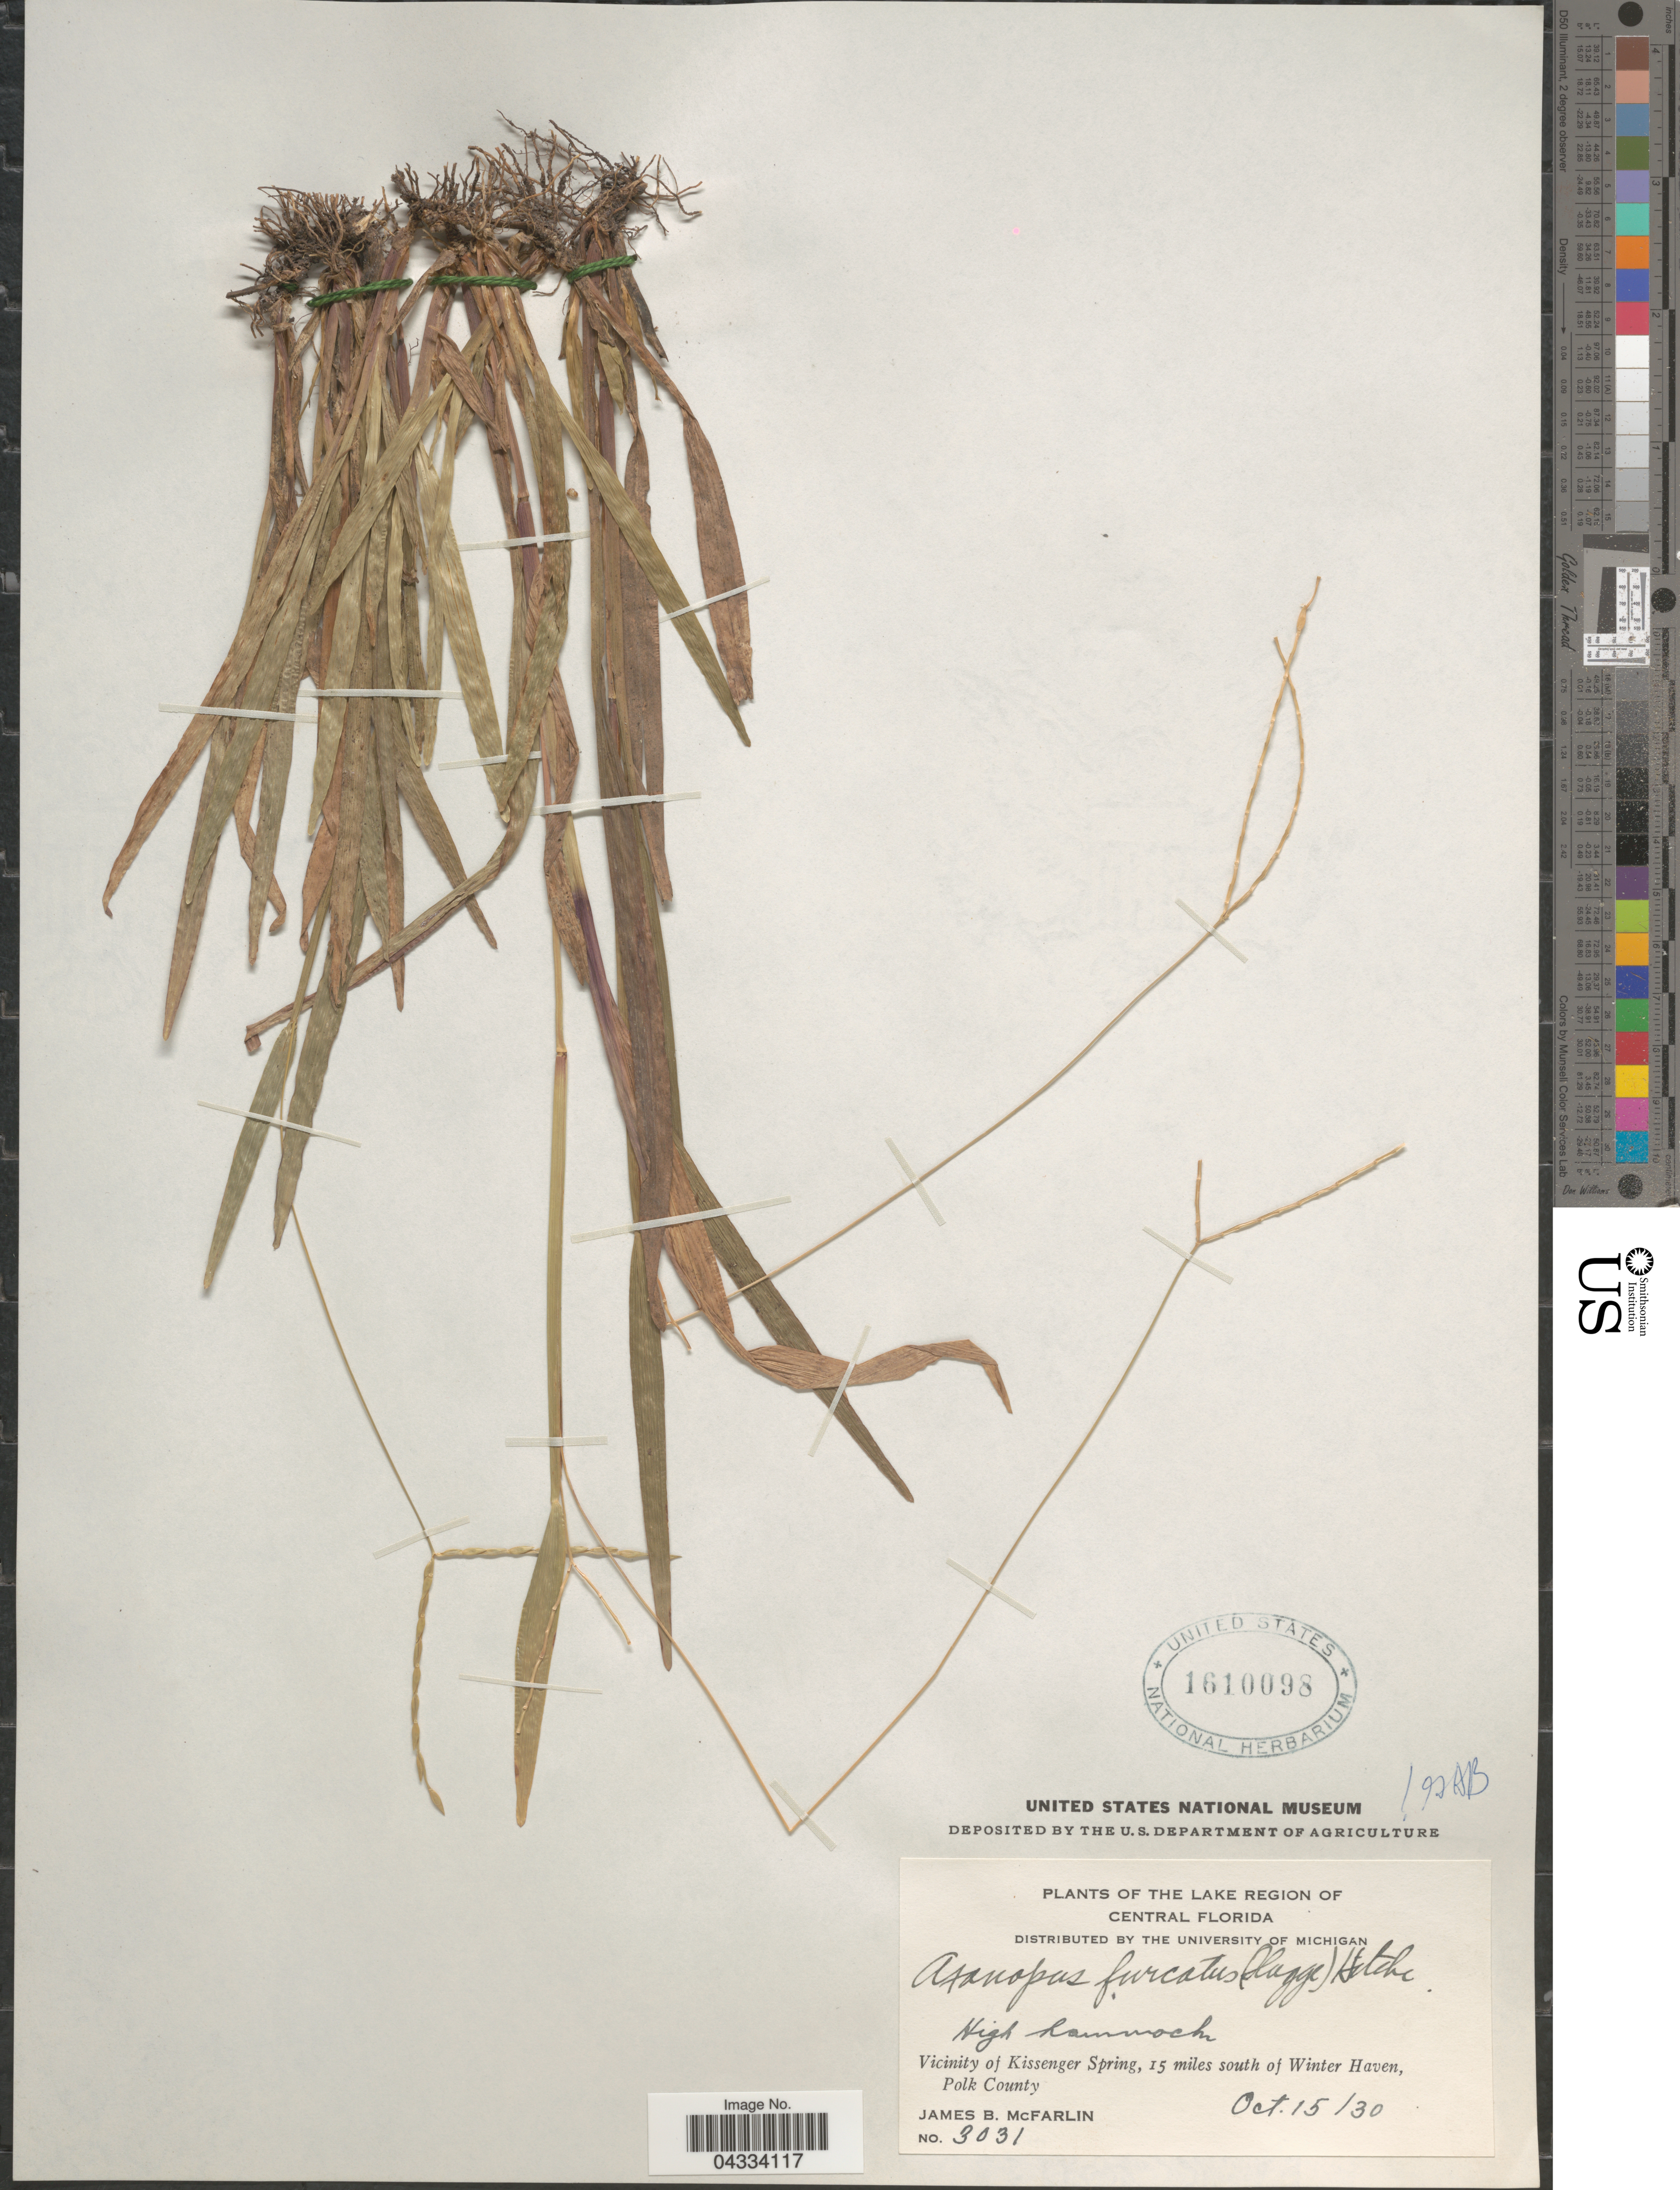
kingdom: Plantae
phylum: Tracheophyta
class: Liliopsida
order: Poales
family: Poaceae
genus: Axonopus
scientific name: Axonopus furcatus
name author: (Flüggé) Hitchc.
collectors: J. McFarlin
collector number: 3031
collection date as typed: Transcribed d/m/y: 15/10/30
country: United States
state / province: Florida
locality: The Lake Region of Central Florida. High hammock. Vicinity of Kissenger Spring, 15 miles south of Winter Haven, Polk County.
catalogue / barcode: US 1610098